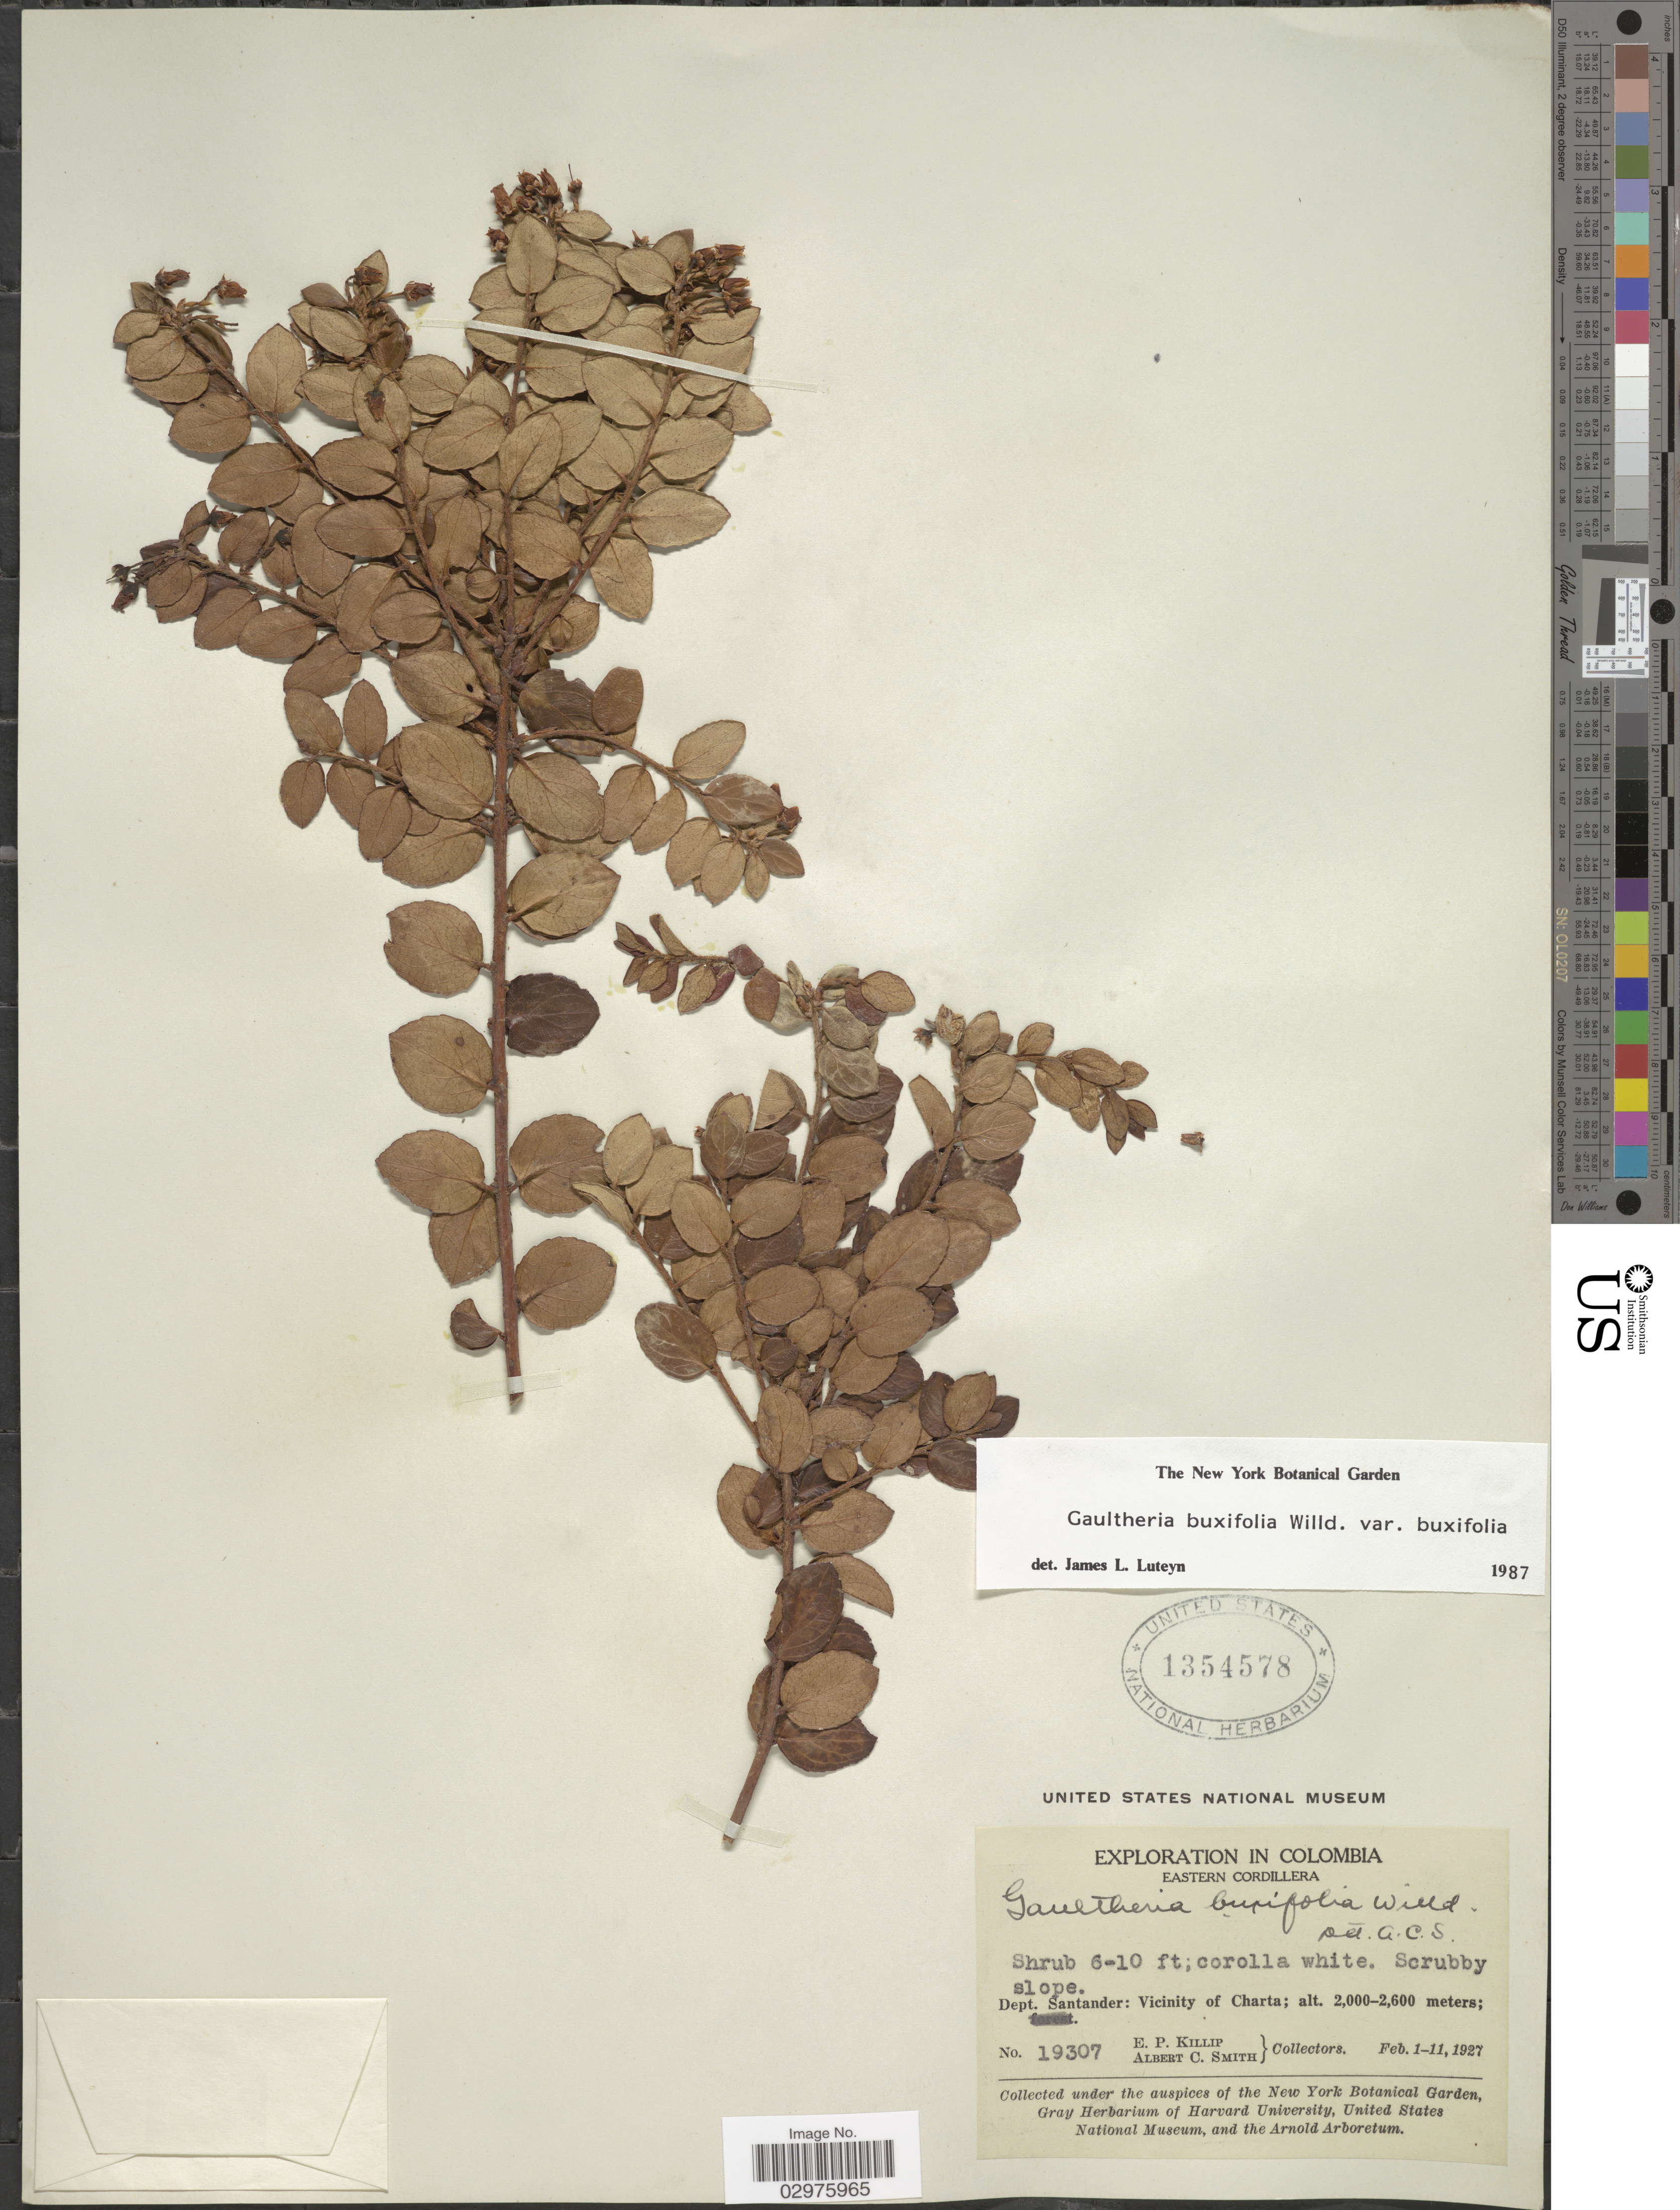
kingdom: Plantae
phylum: Tracheophyta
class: Magnoliopsida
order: Ericales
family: Ericaceae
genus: Gaultheria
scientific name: Gaultheria buxifolia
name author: Willd.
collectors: E. P. Killip & A. C. Smith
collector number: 19307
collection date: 1927-02-01/1927-02-11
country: Colombia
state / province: Santander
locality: Eastern Cordillera. Dept. Santander: Vicinity of Charta.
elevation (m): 2000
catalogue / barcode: US 1354578